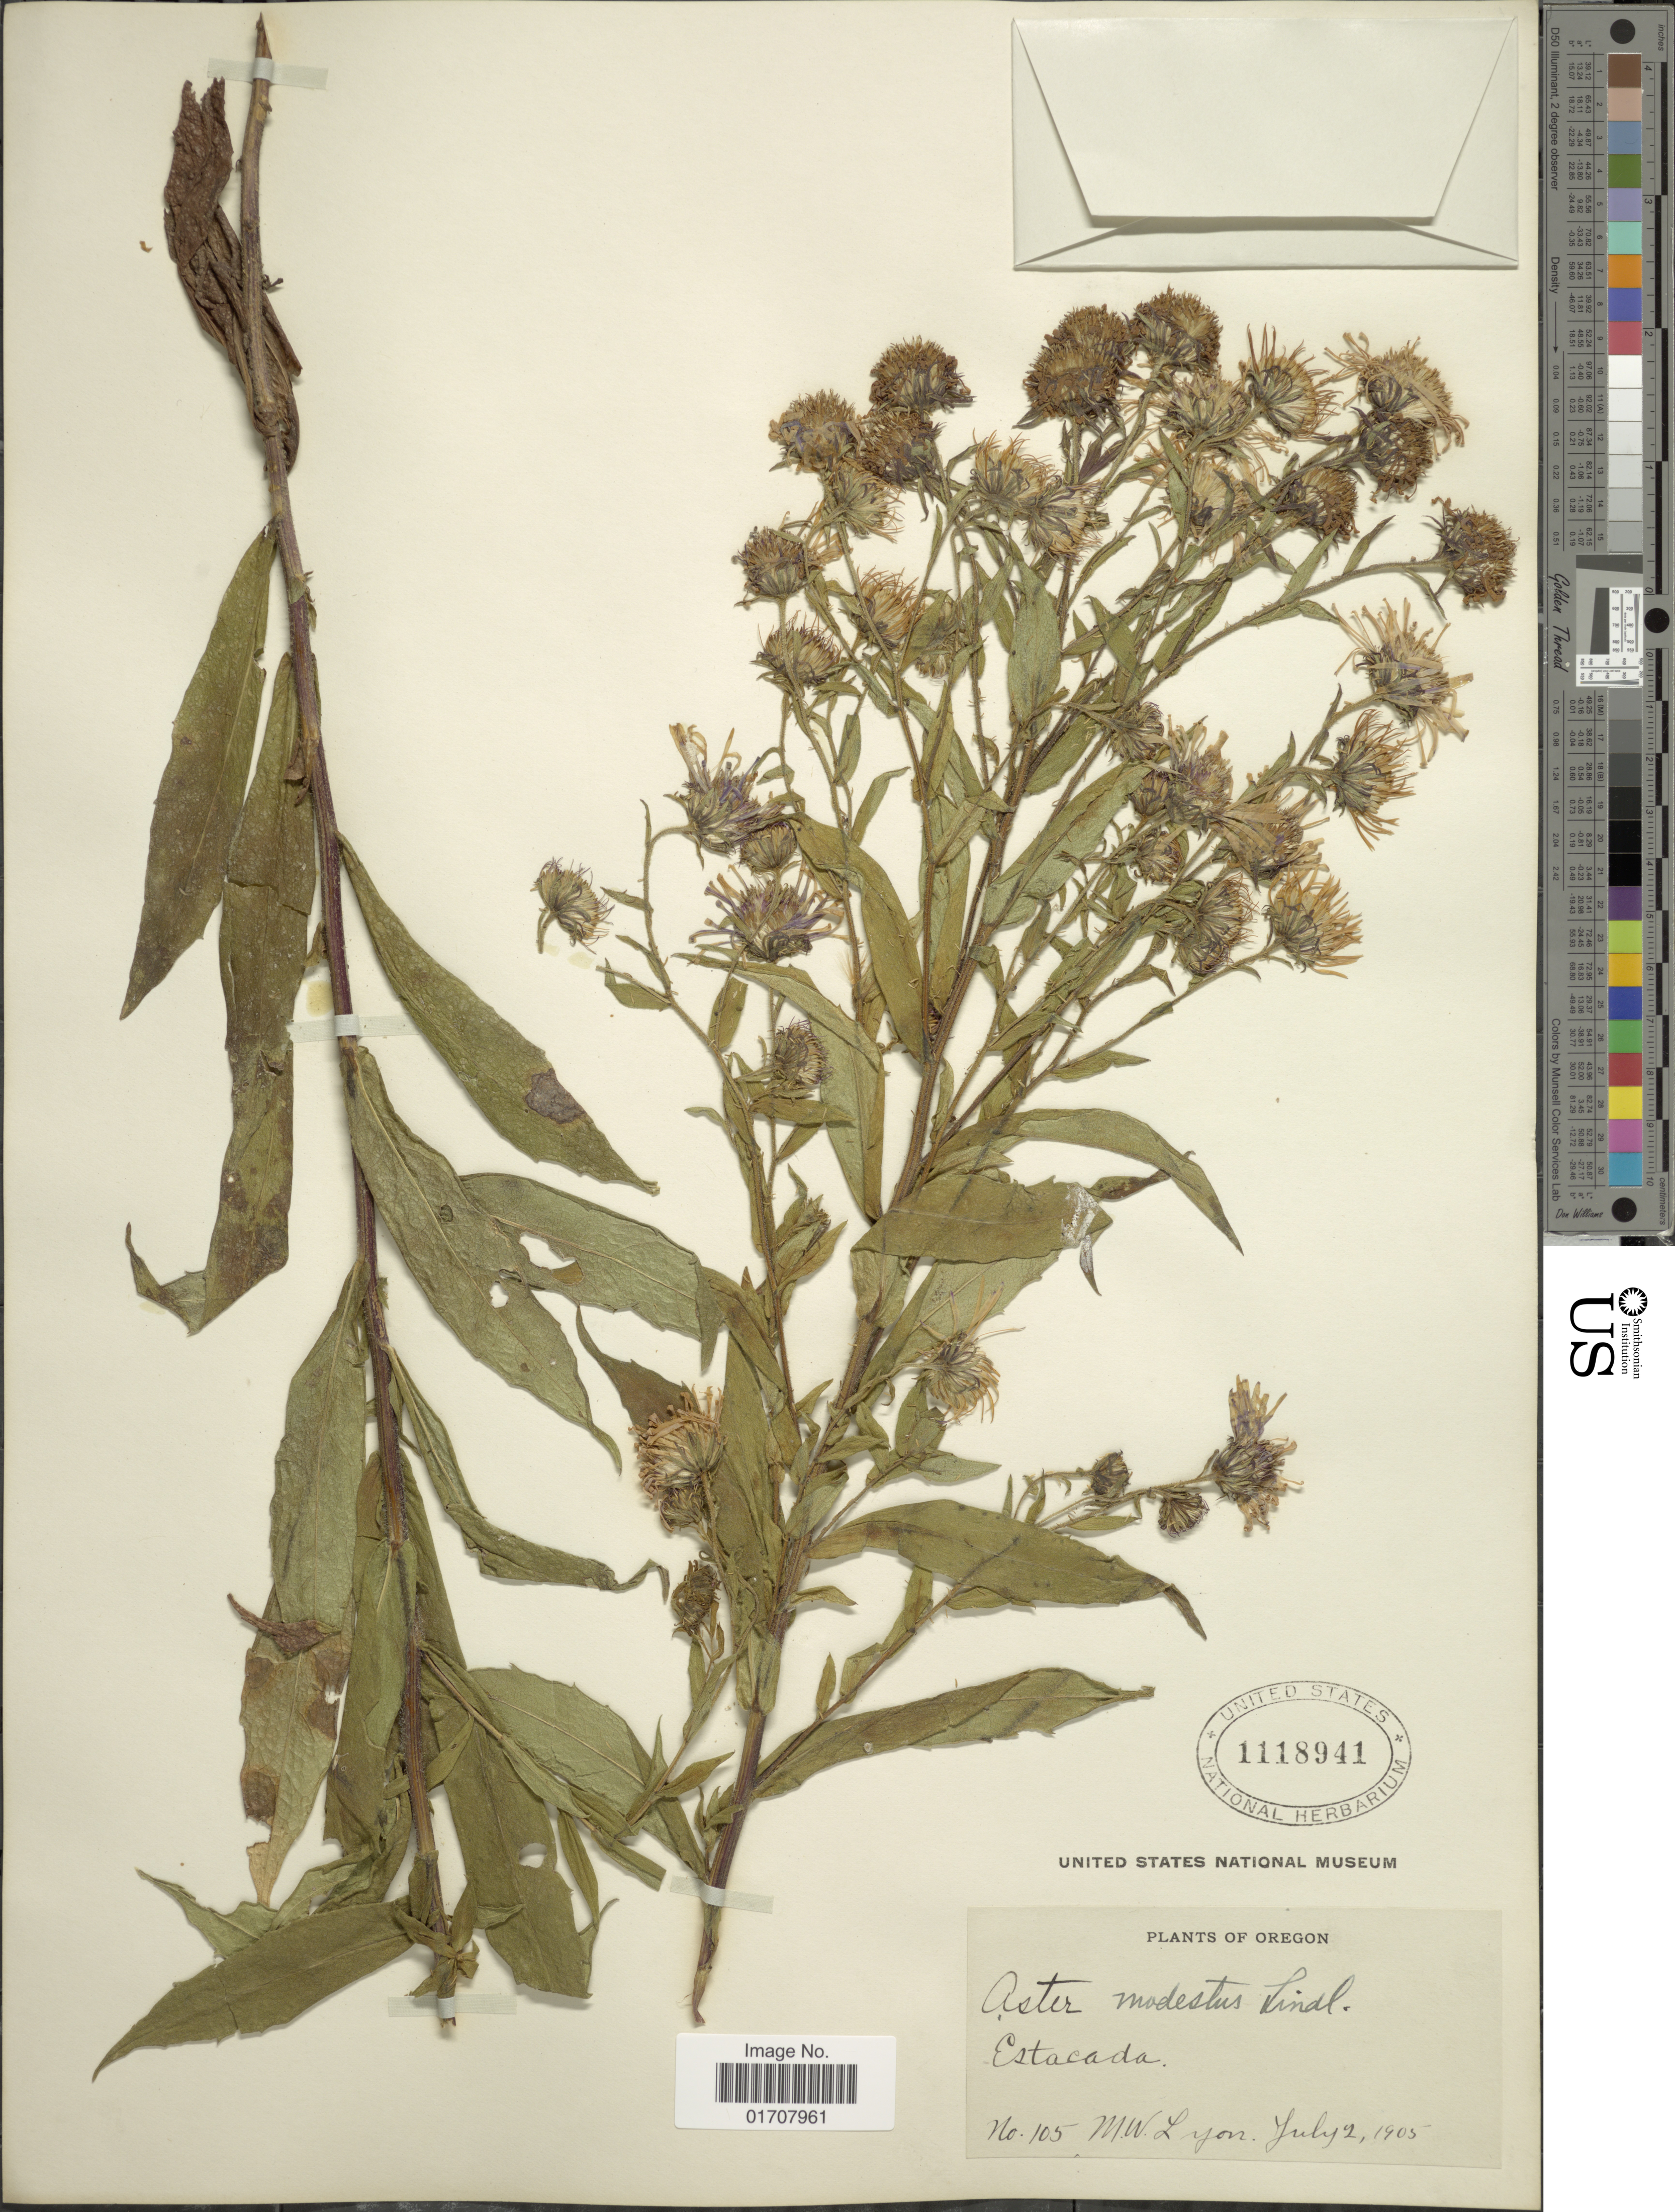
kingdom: Plantae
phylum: Tracheophyta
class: Magnoliopsida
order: Asterales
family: Asteraceae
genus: Canadanthus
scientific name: Canadanthus modestus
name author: (Lindl.) G.L. Nesom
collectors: M. W. Lyon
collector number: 105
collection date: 1905-07-02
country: United States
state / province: Oregon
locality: Estacada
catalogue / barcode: US 1118941